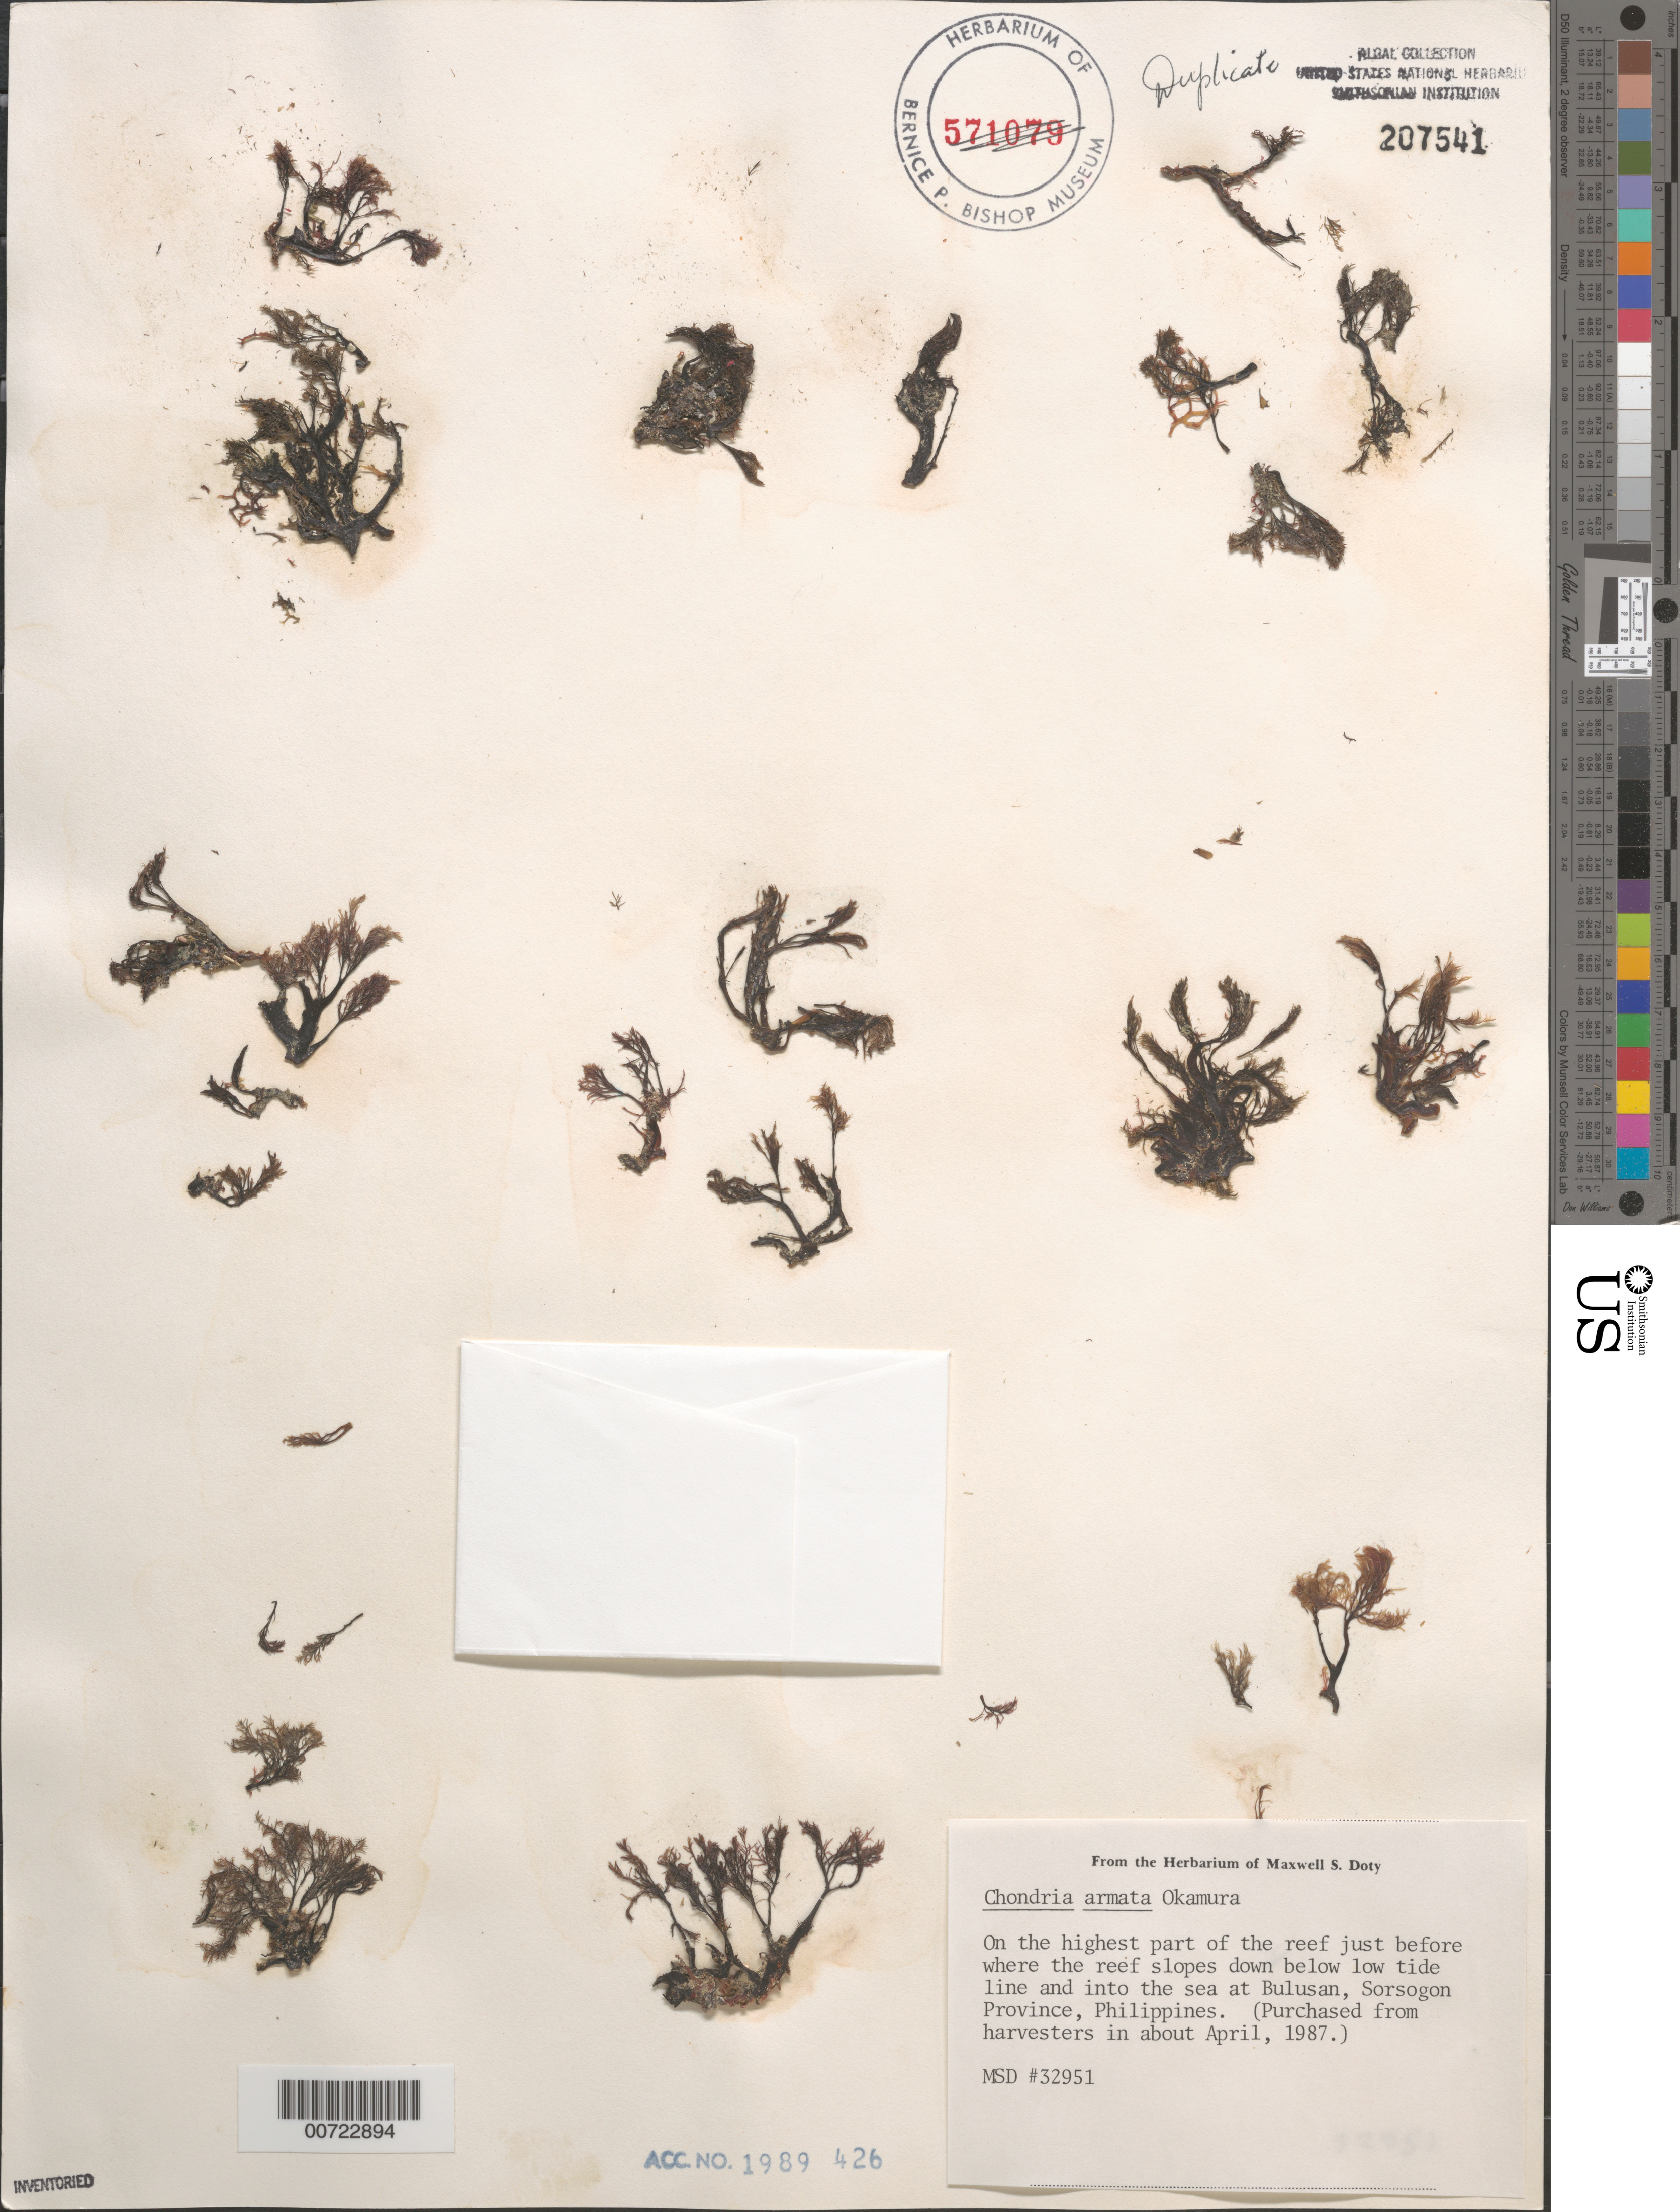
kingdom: Plantae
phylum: Rhodophyta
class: Florideophyceae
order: Ceramiales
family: Rhodomelaceae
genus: Chondria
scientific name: Chondria armata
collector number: MSD 32951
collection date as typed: Apr 1987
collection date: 1987-04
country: Philippines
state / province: Bicol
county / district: Sorsogon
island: Luzon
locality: Bulusan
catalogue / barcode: US 207541